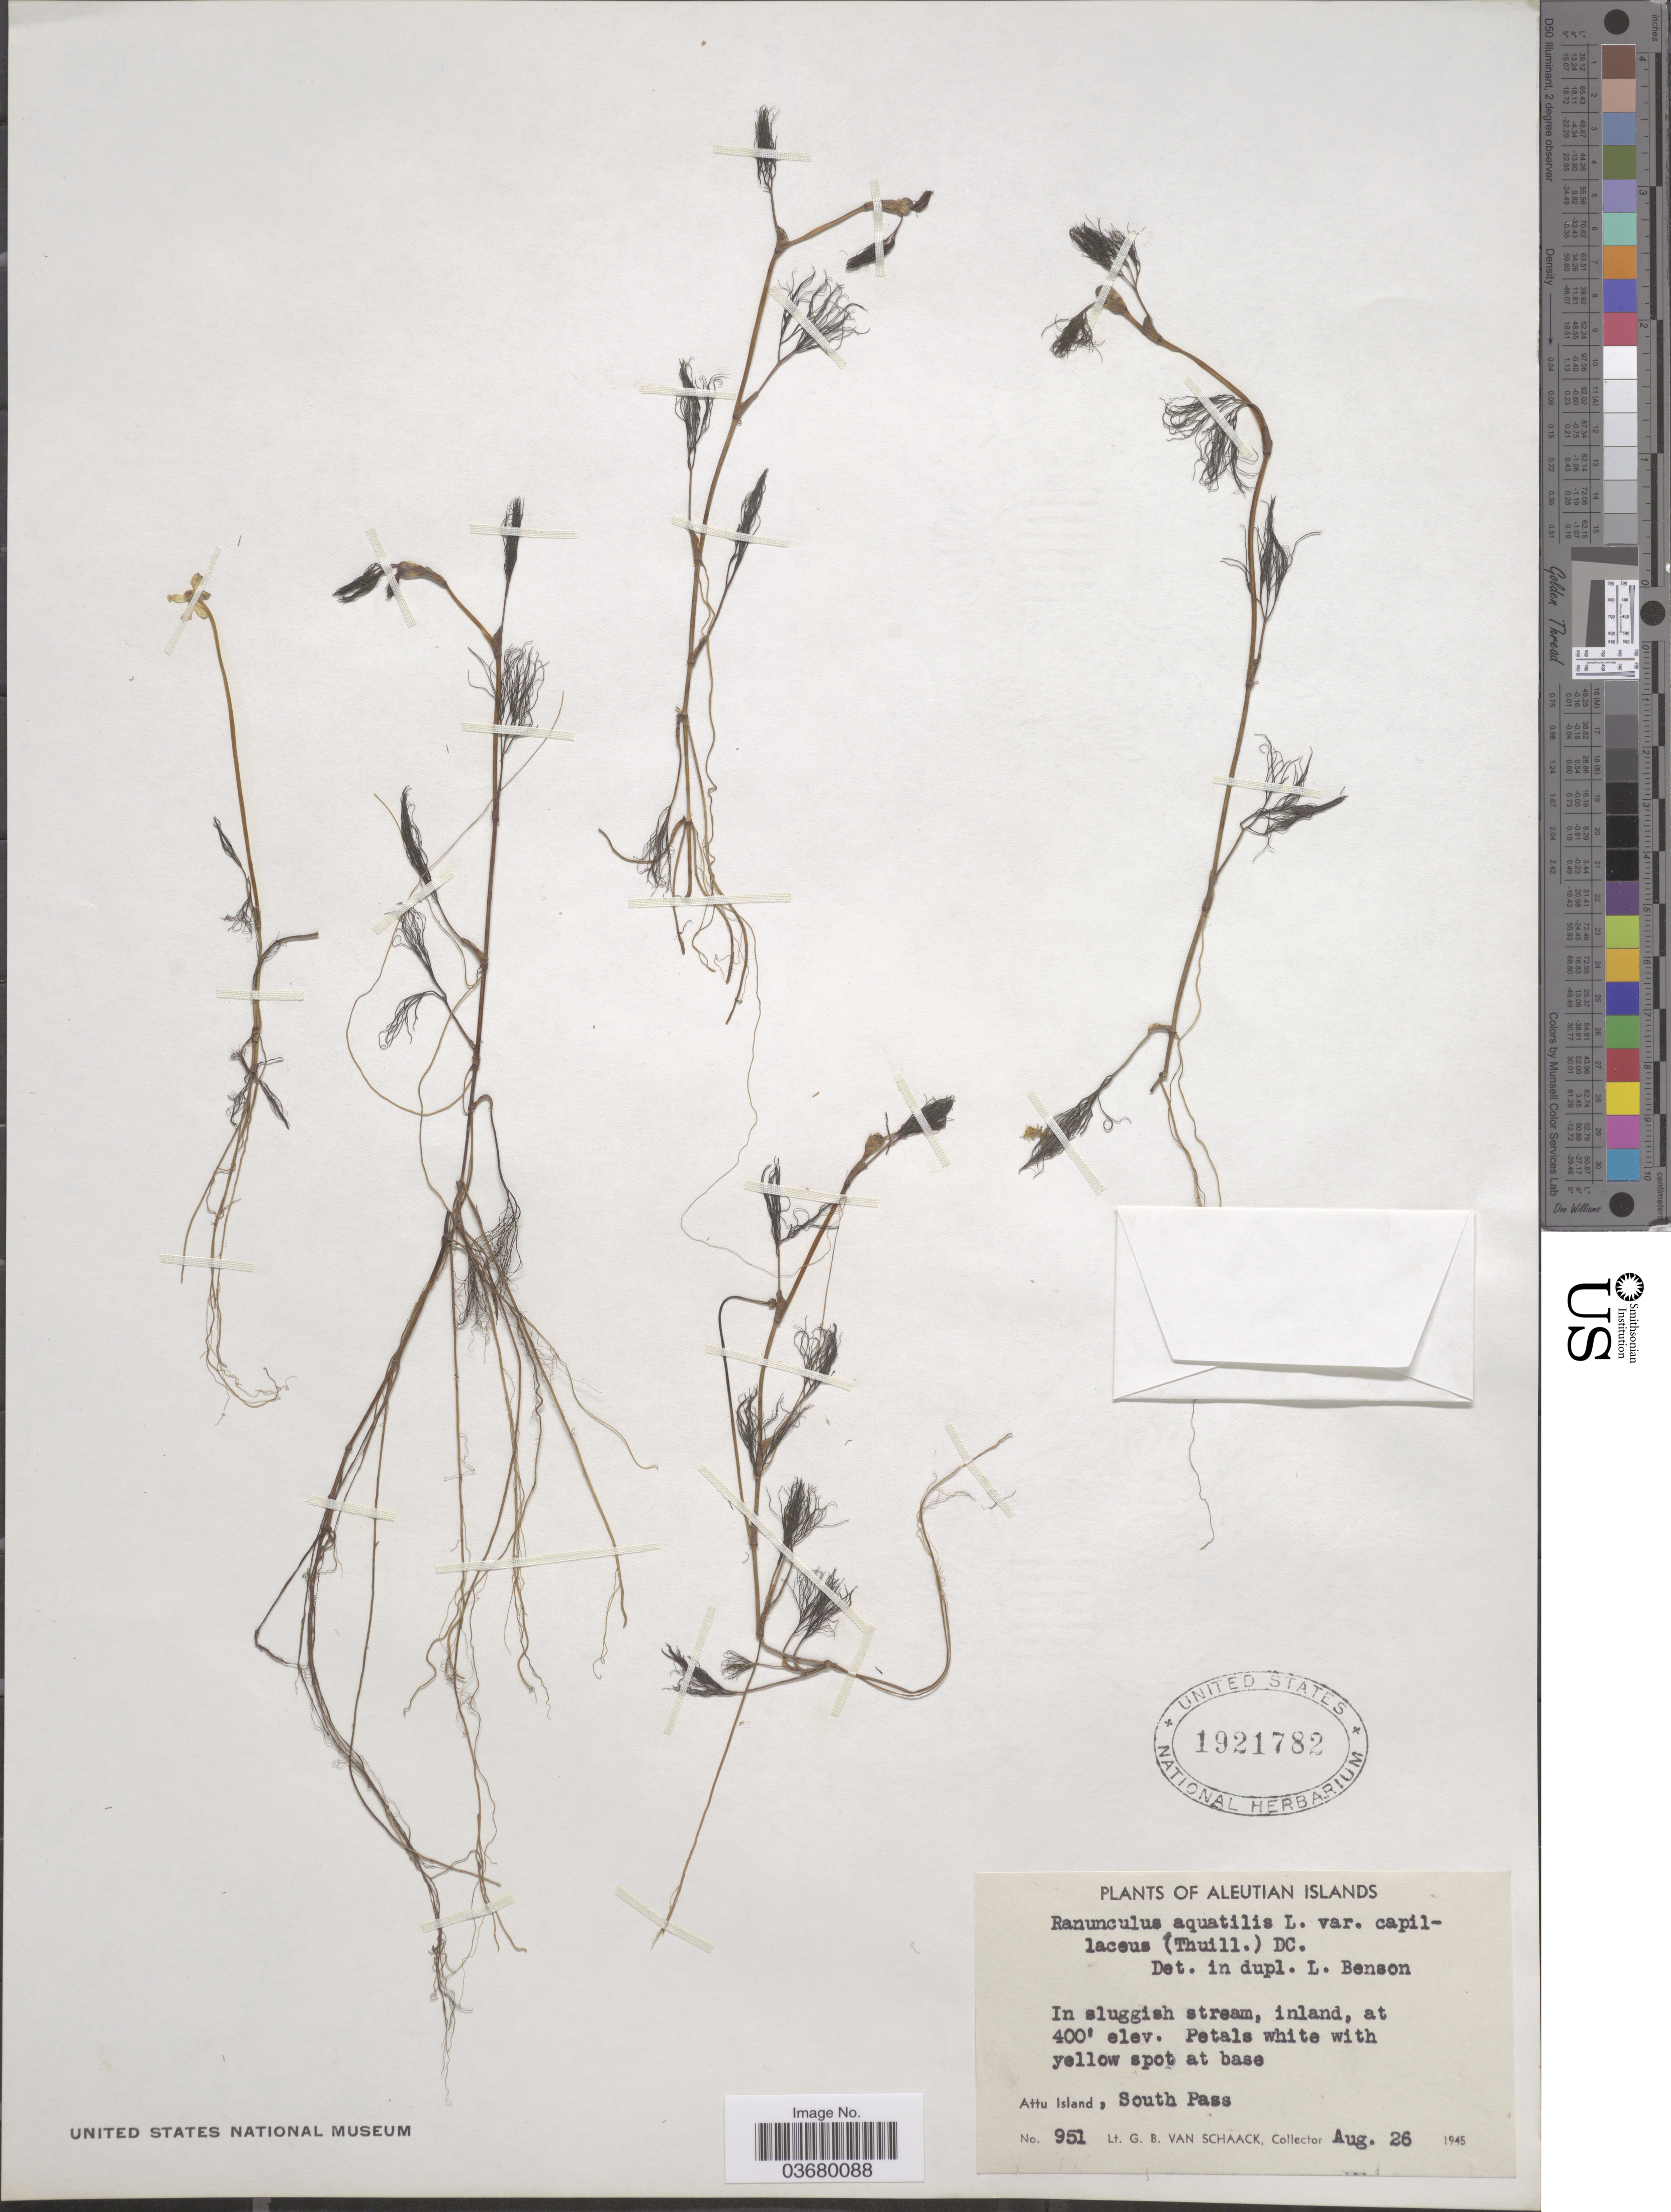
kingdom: Plantae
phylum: Tracheophyta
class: Magnoliopsida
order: Ranunculales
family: Ranunculaceae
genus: Ranunculus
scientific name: Ranunculus trichophyllus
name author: Chaix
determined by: Strong, Mark T., (BOT), Smithsonian Institution - National Museum of Natural History (UNITED STATES)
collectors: G. Van Schaack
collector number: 951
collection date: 1945-08-26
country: United States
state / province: Alaska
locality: The Aleutian Islands. Attu Island, South Pass.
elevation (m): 122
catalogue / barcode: US 1921782